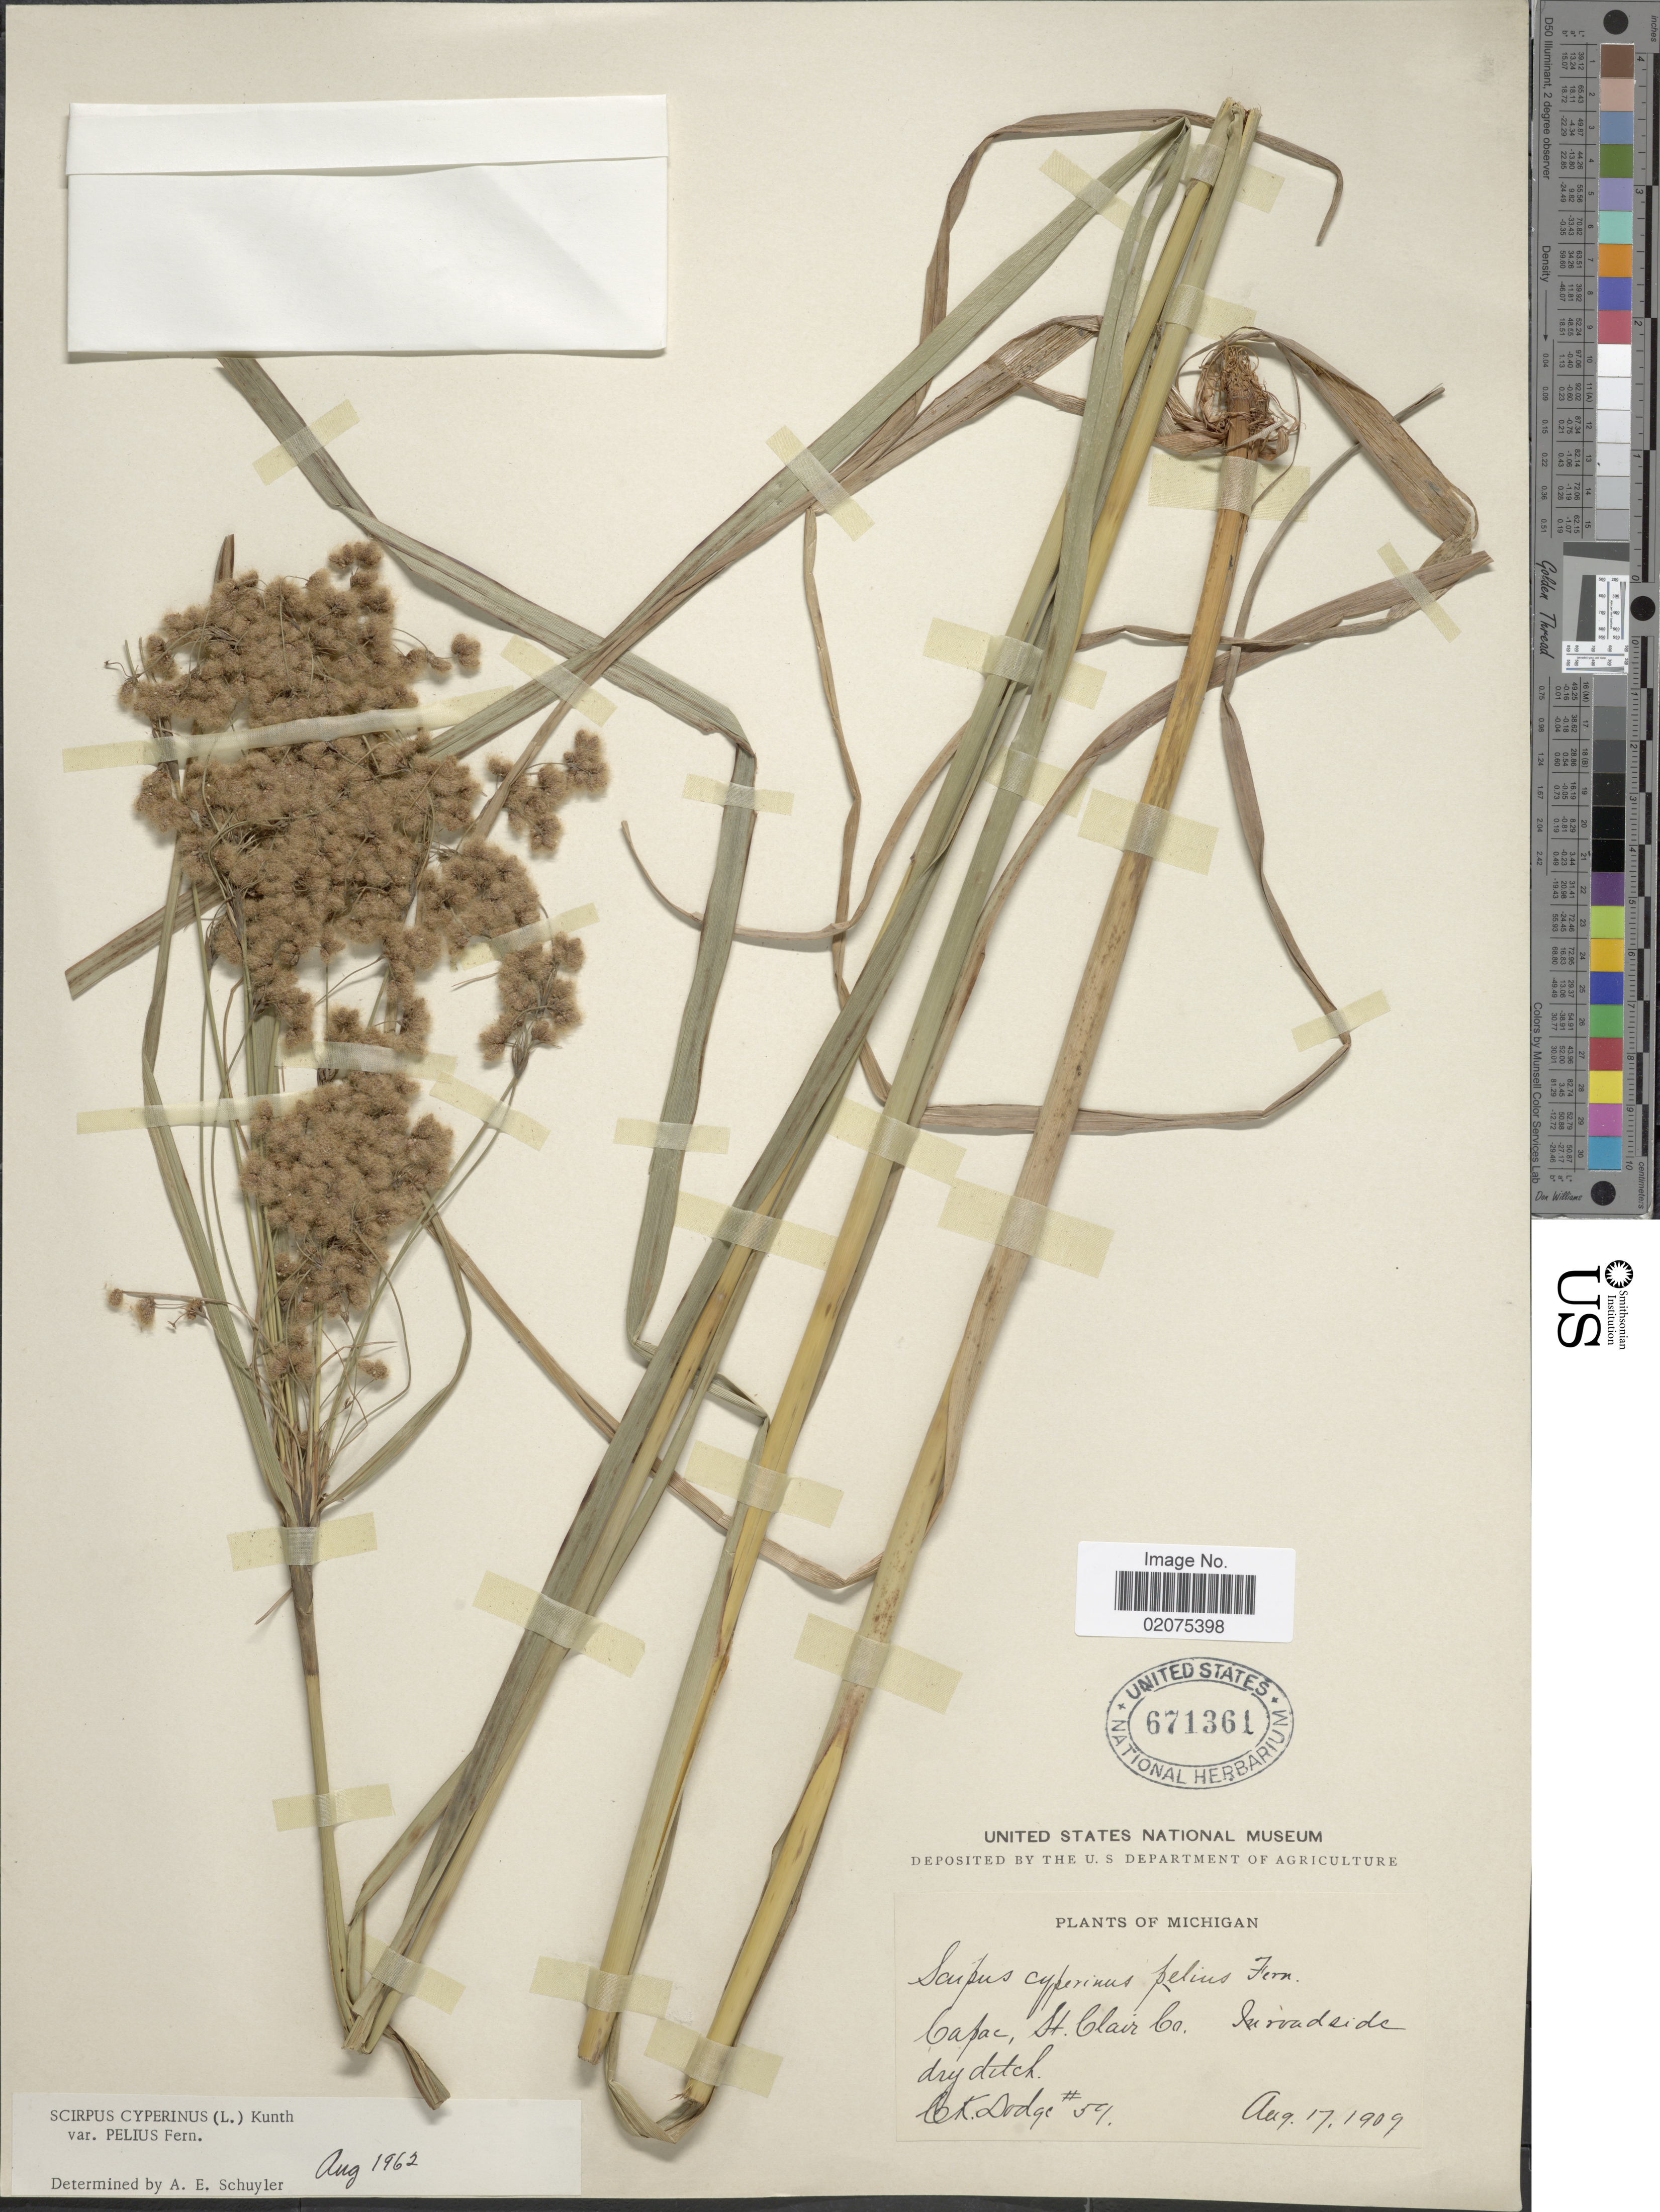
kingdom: Plantae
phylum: Tracheophyta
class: Liliopsida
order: Poales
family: Cyperaceae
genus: Scirpus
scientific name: Scirpus cyperinus var. pelius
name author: Fernald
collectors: C. Dodge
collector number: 59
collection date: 1909-08-17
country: United States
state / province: Michigan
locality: Capae, St. Clair Co. In roadside dry ditch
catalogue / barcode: US 671361